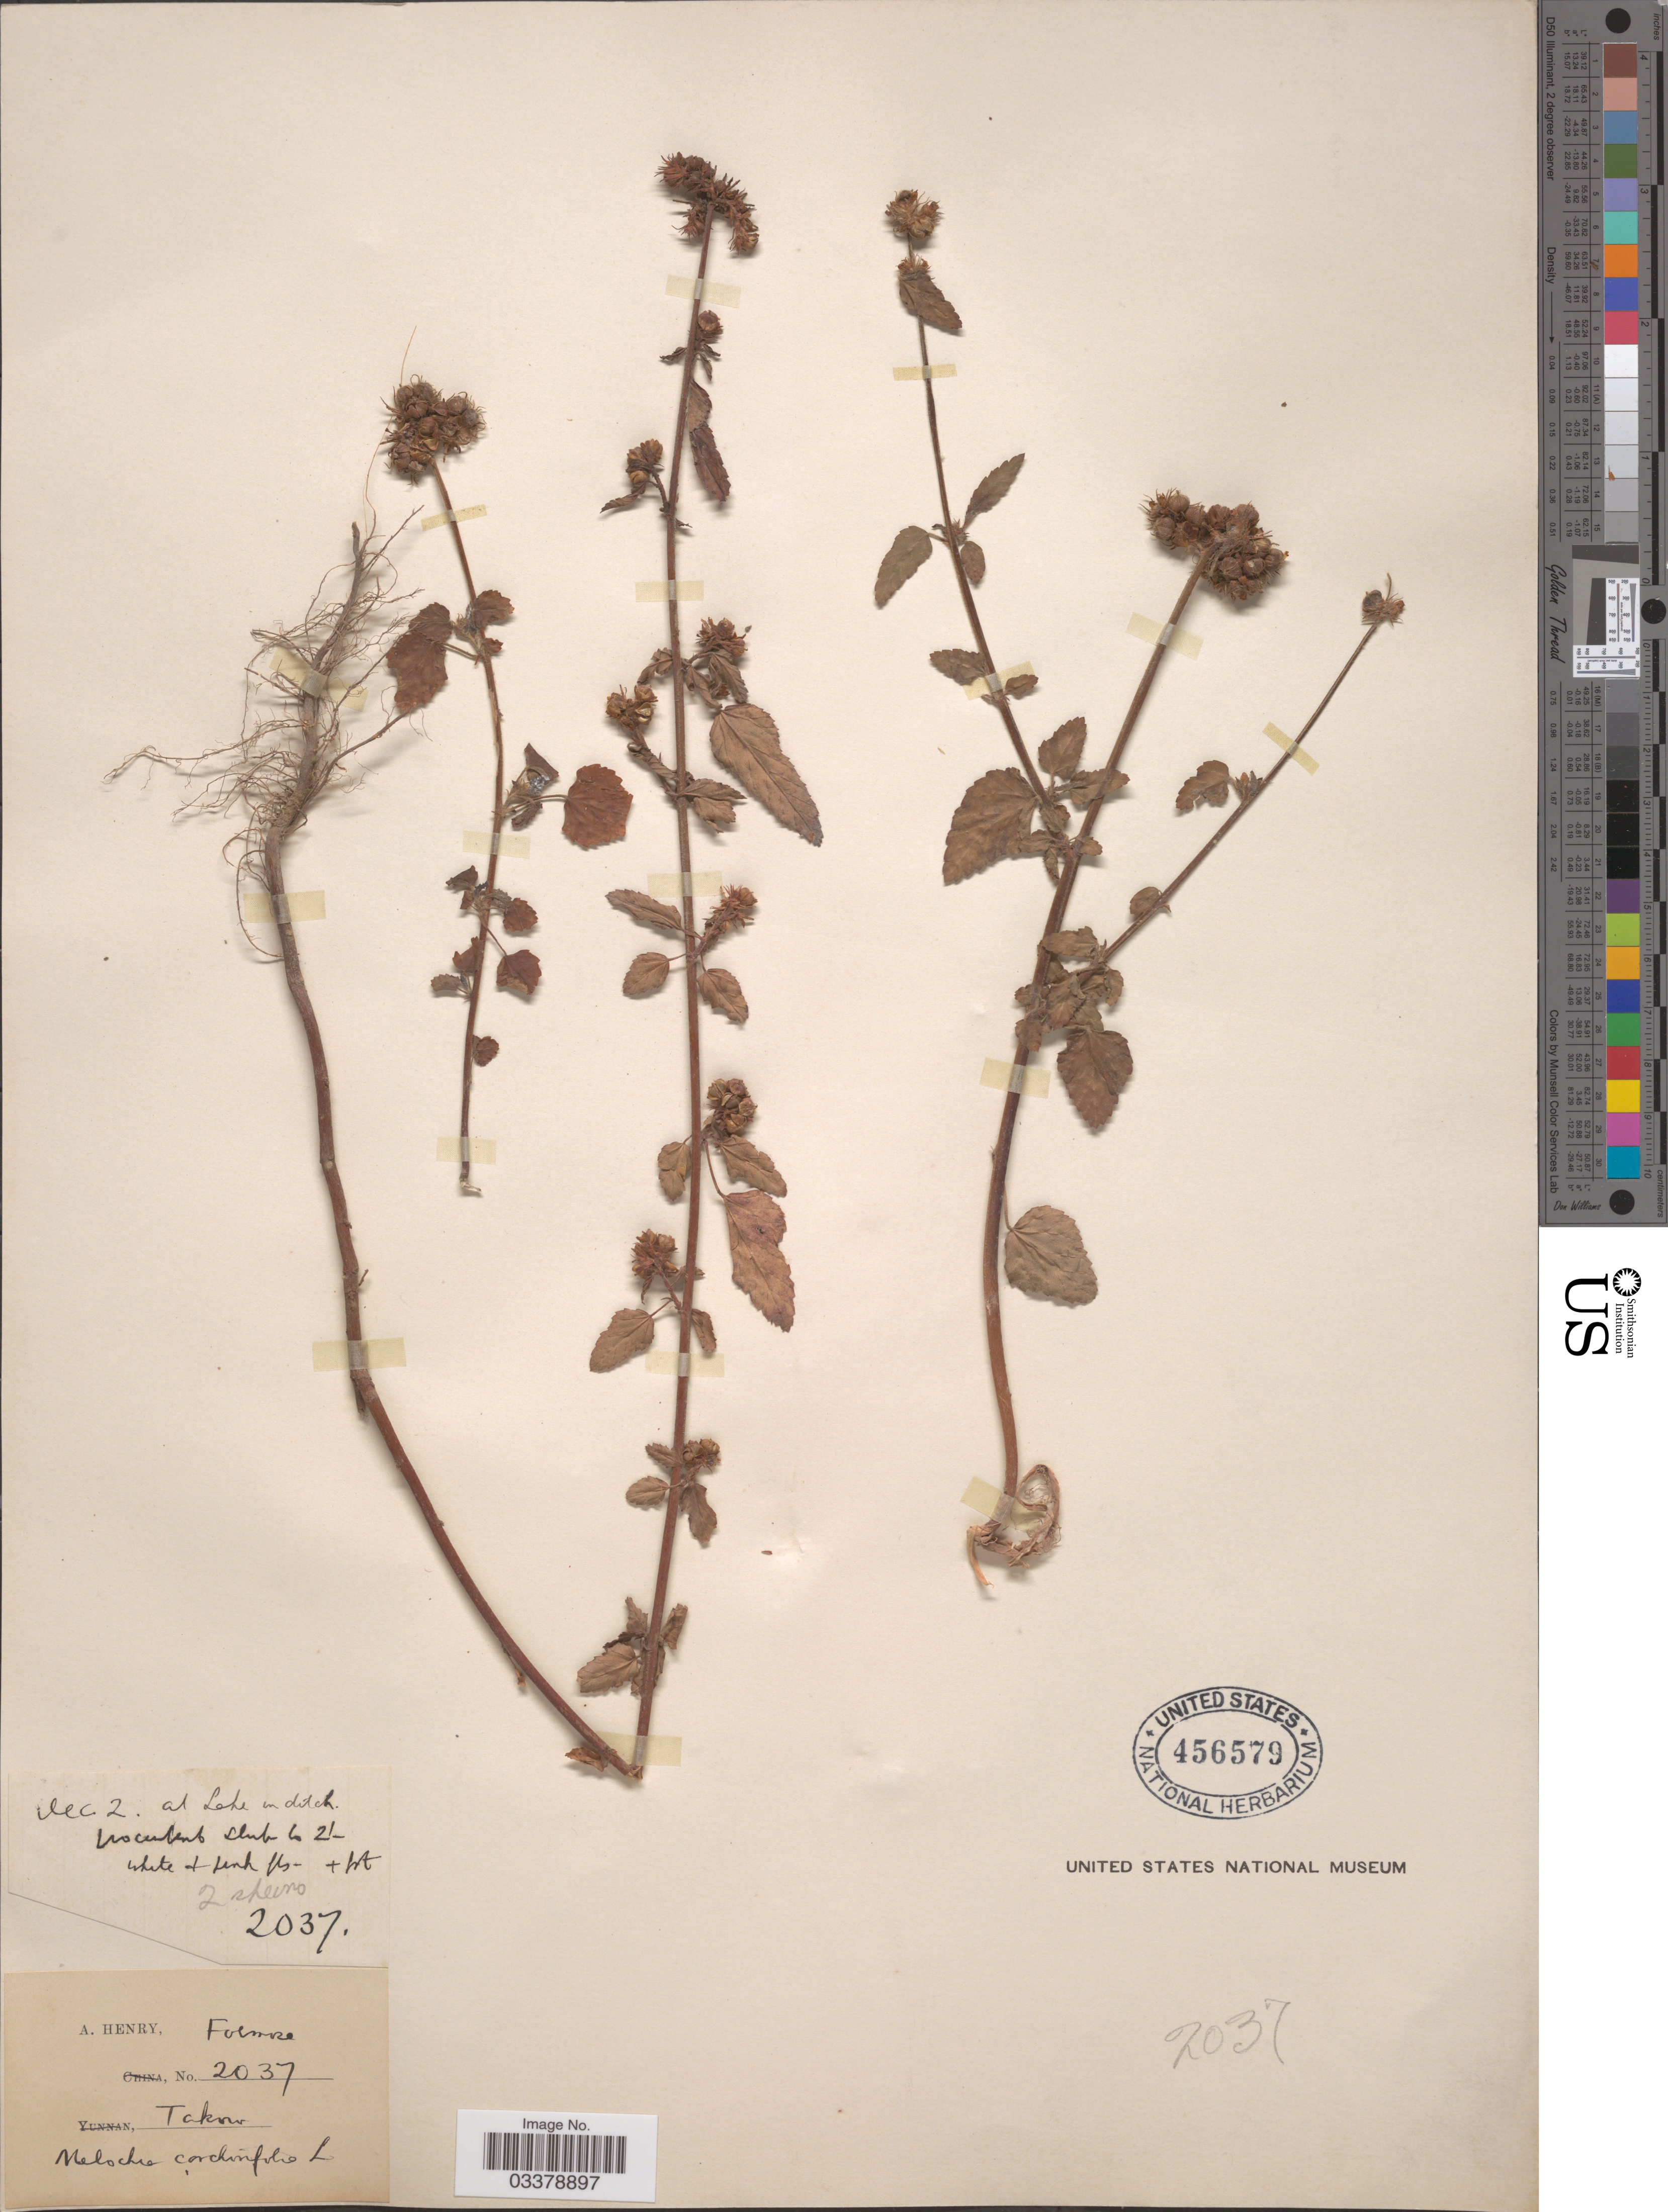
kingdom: Plantae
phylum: Tracheophyta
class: Magnoliopsida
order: Malvales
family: Malvaceae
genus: Melochia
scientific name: Melochia corchorifolia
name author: L.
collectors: A. Henry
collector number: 2037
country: Taiwan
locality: Formosa, Takow.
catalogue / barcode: US 456579